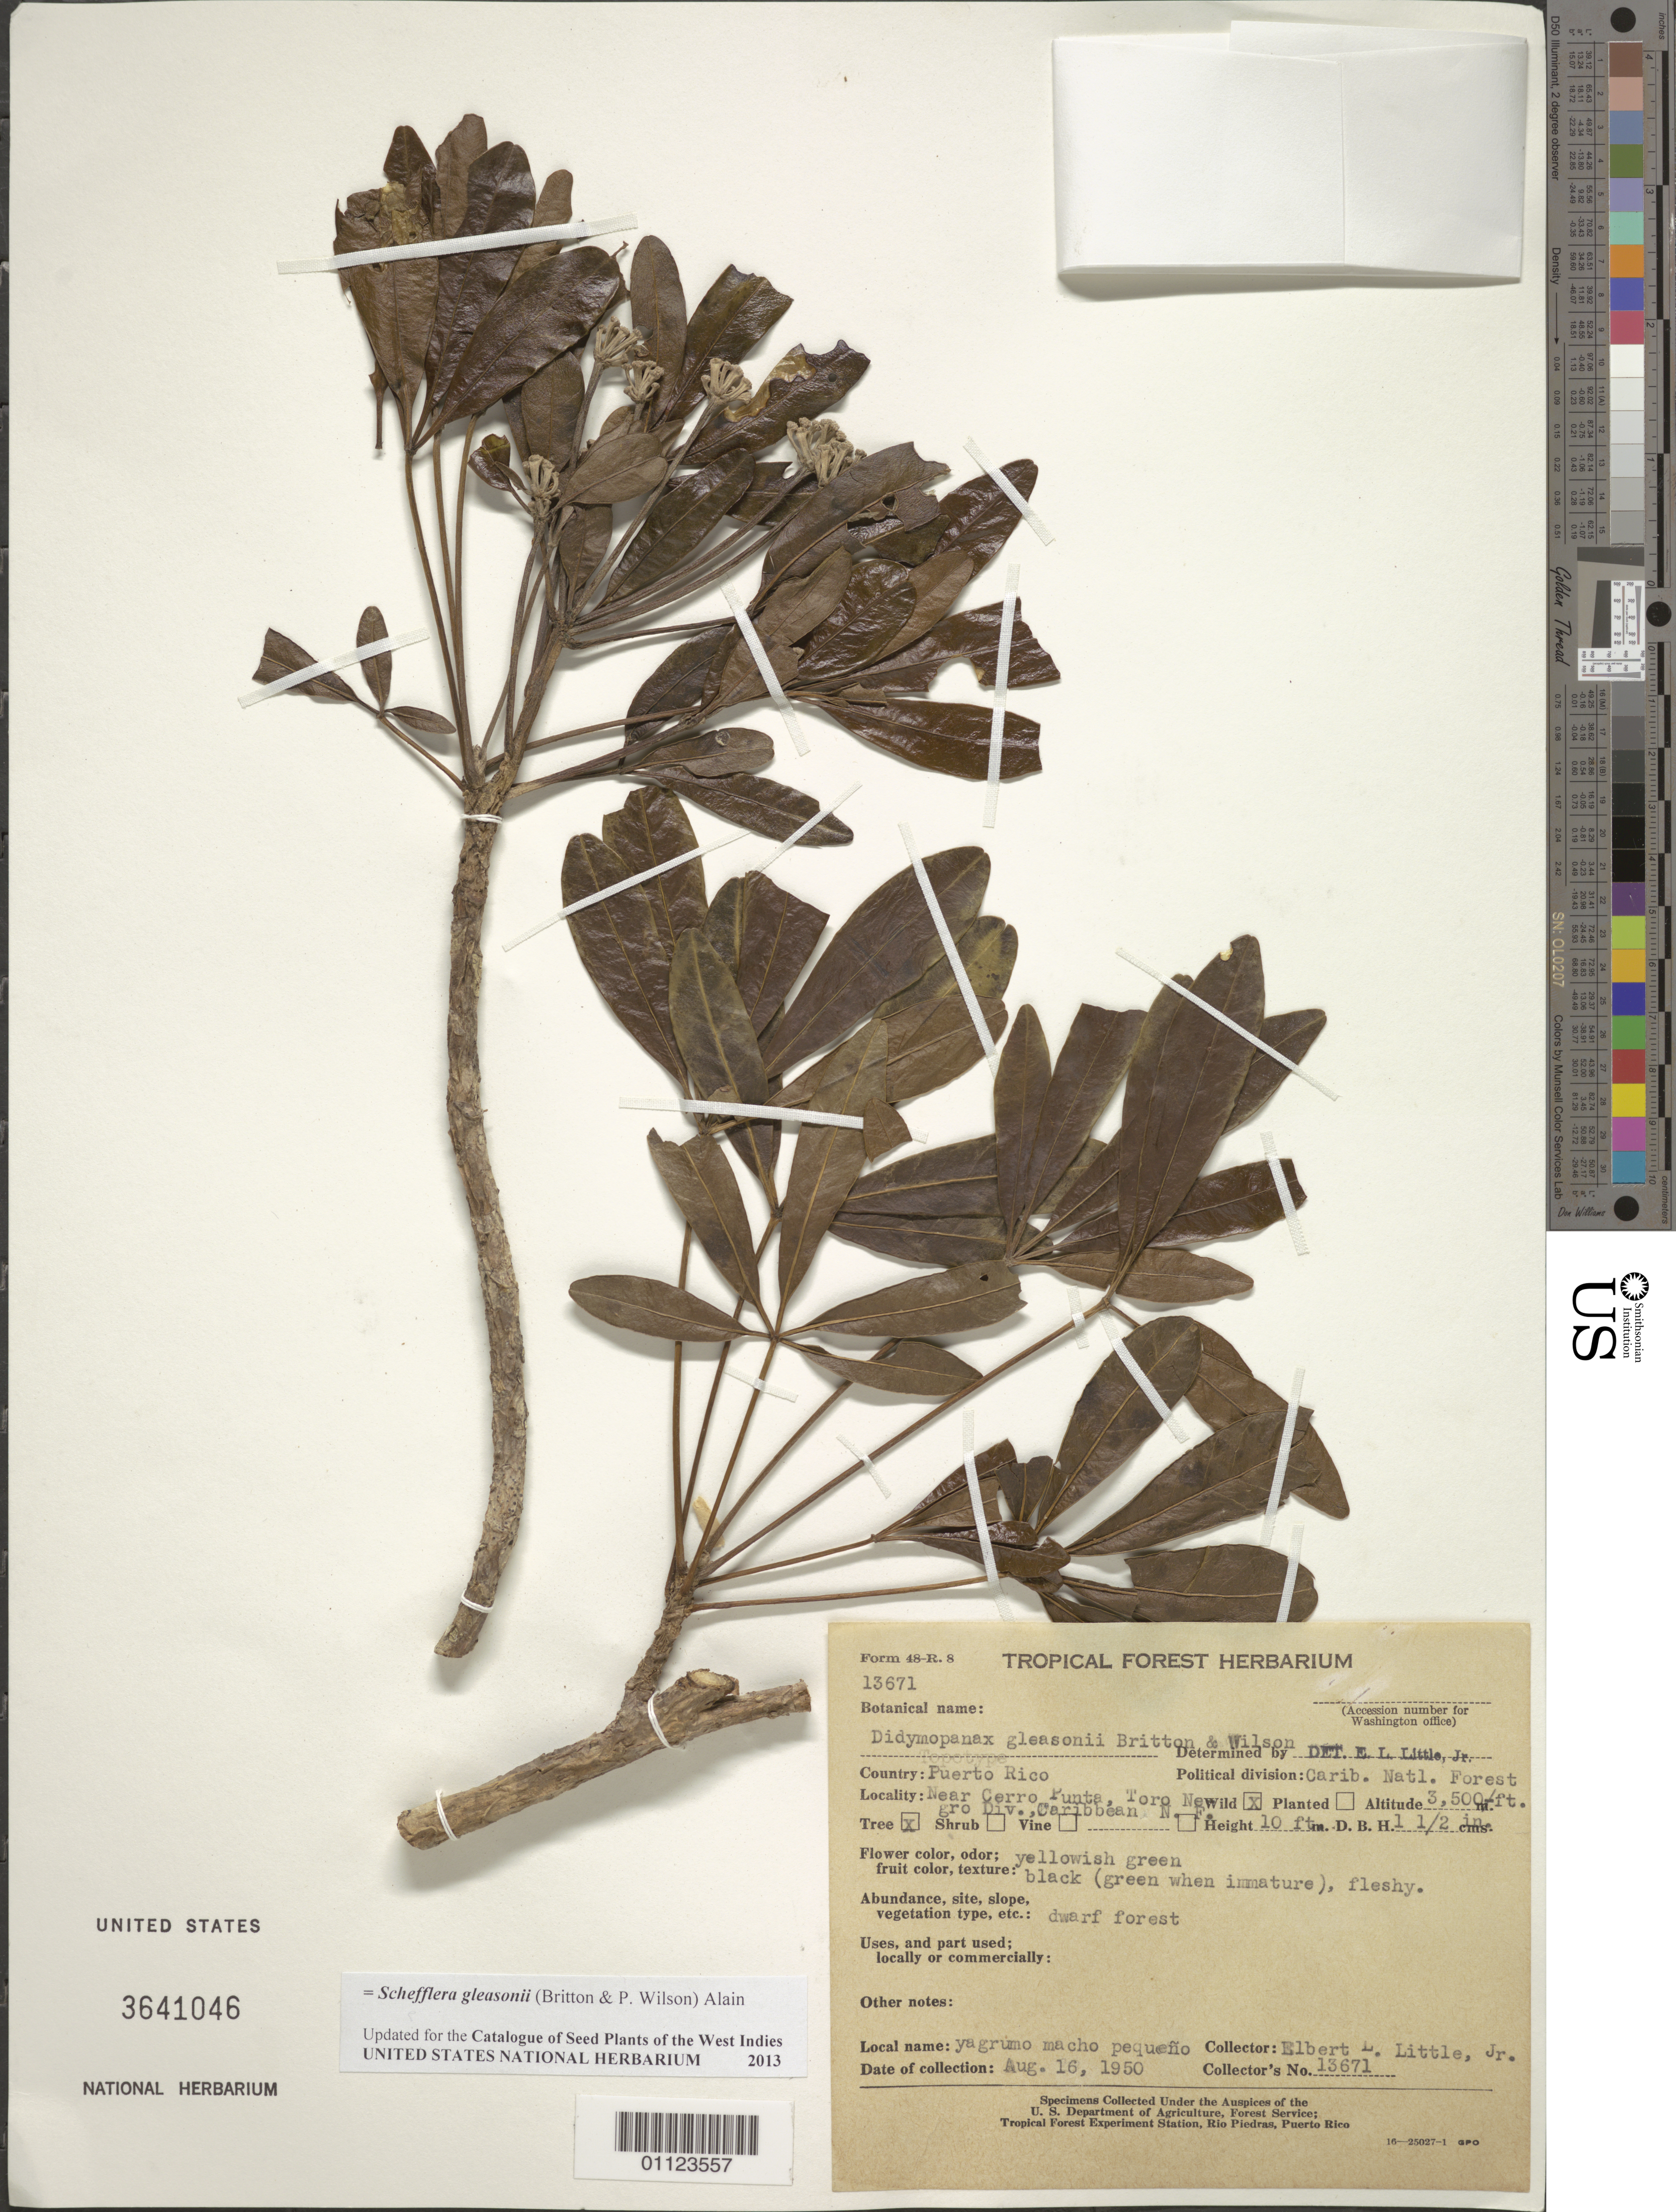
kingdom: Plantae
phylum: Tracheophyta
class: Magnoliopsida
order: Apiales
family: Araliaceae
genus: Schefflera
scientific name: Schefflera gleasonii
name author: (Britton & P. Wilson) Alain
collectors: E. L. Little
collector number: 13671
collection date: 1950-08-16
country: Puerto Rico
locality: Caribbean Nat'l. Forest, Toro Negro Division, near Cerro Punta.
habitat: Dwarf forest.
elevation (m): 1067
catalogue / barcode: US 3641046